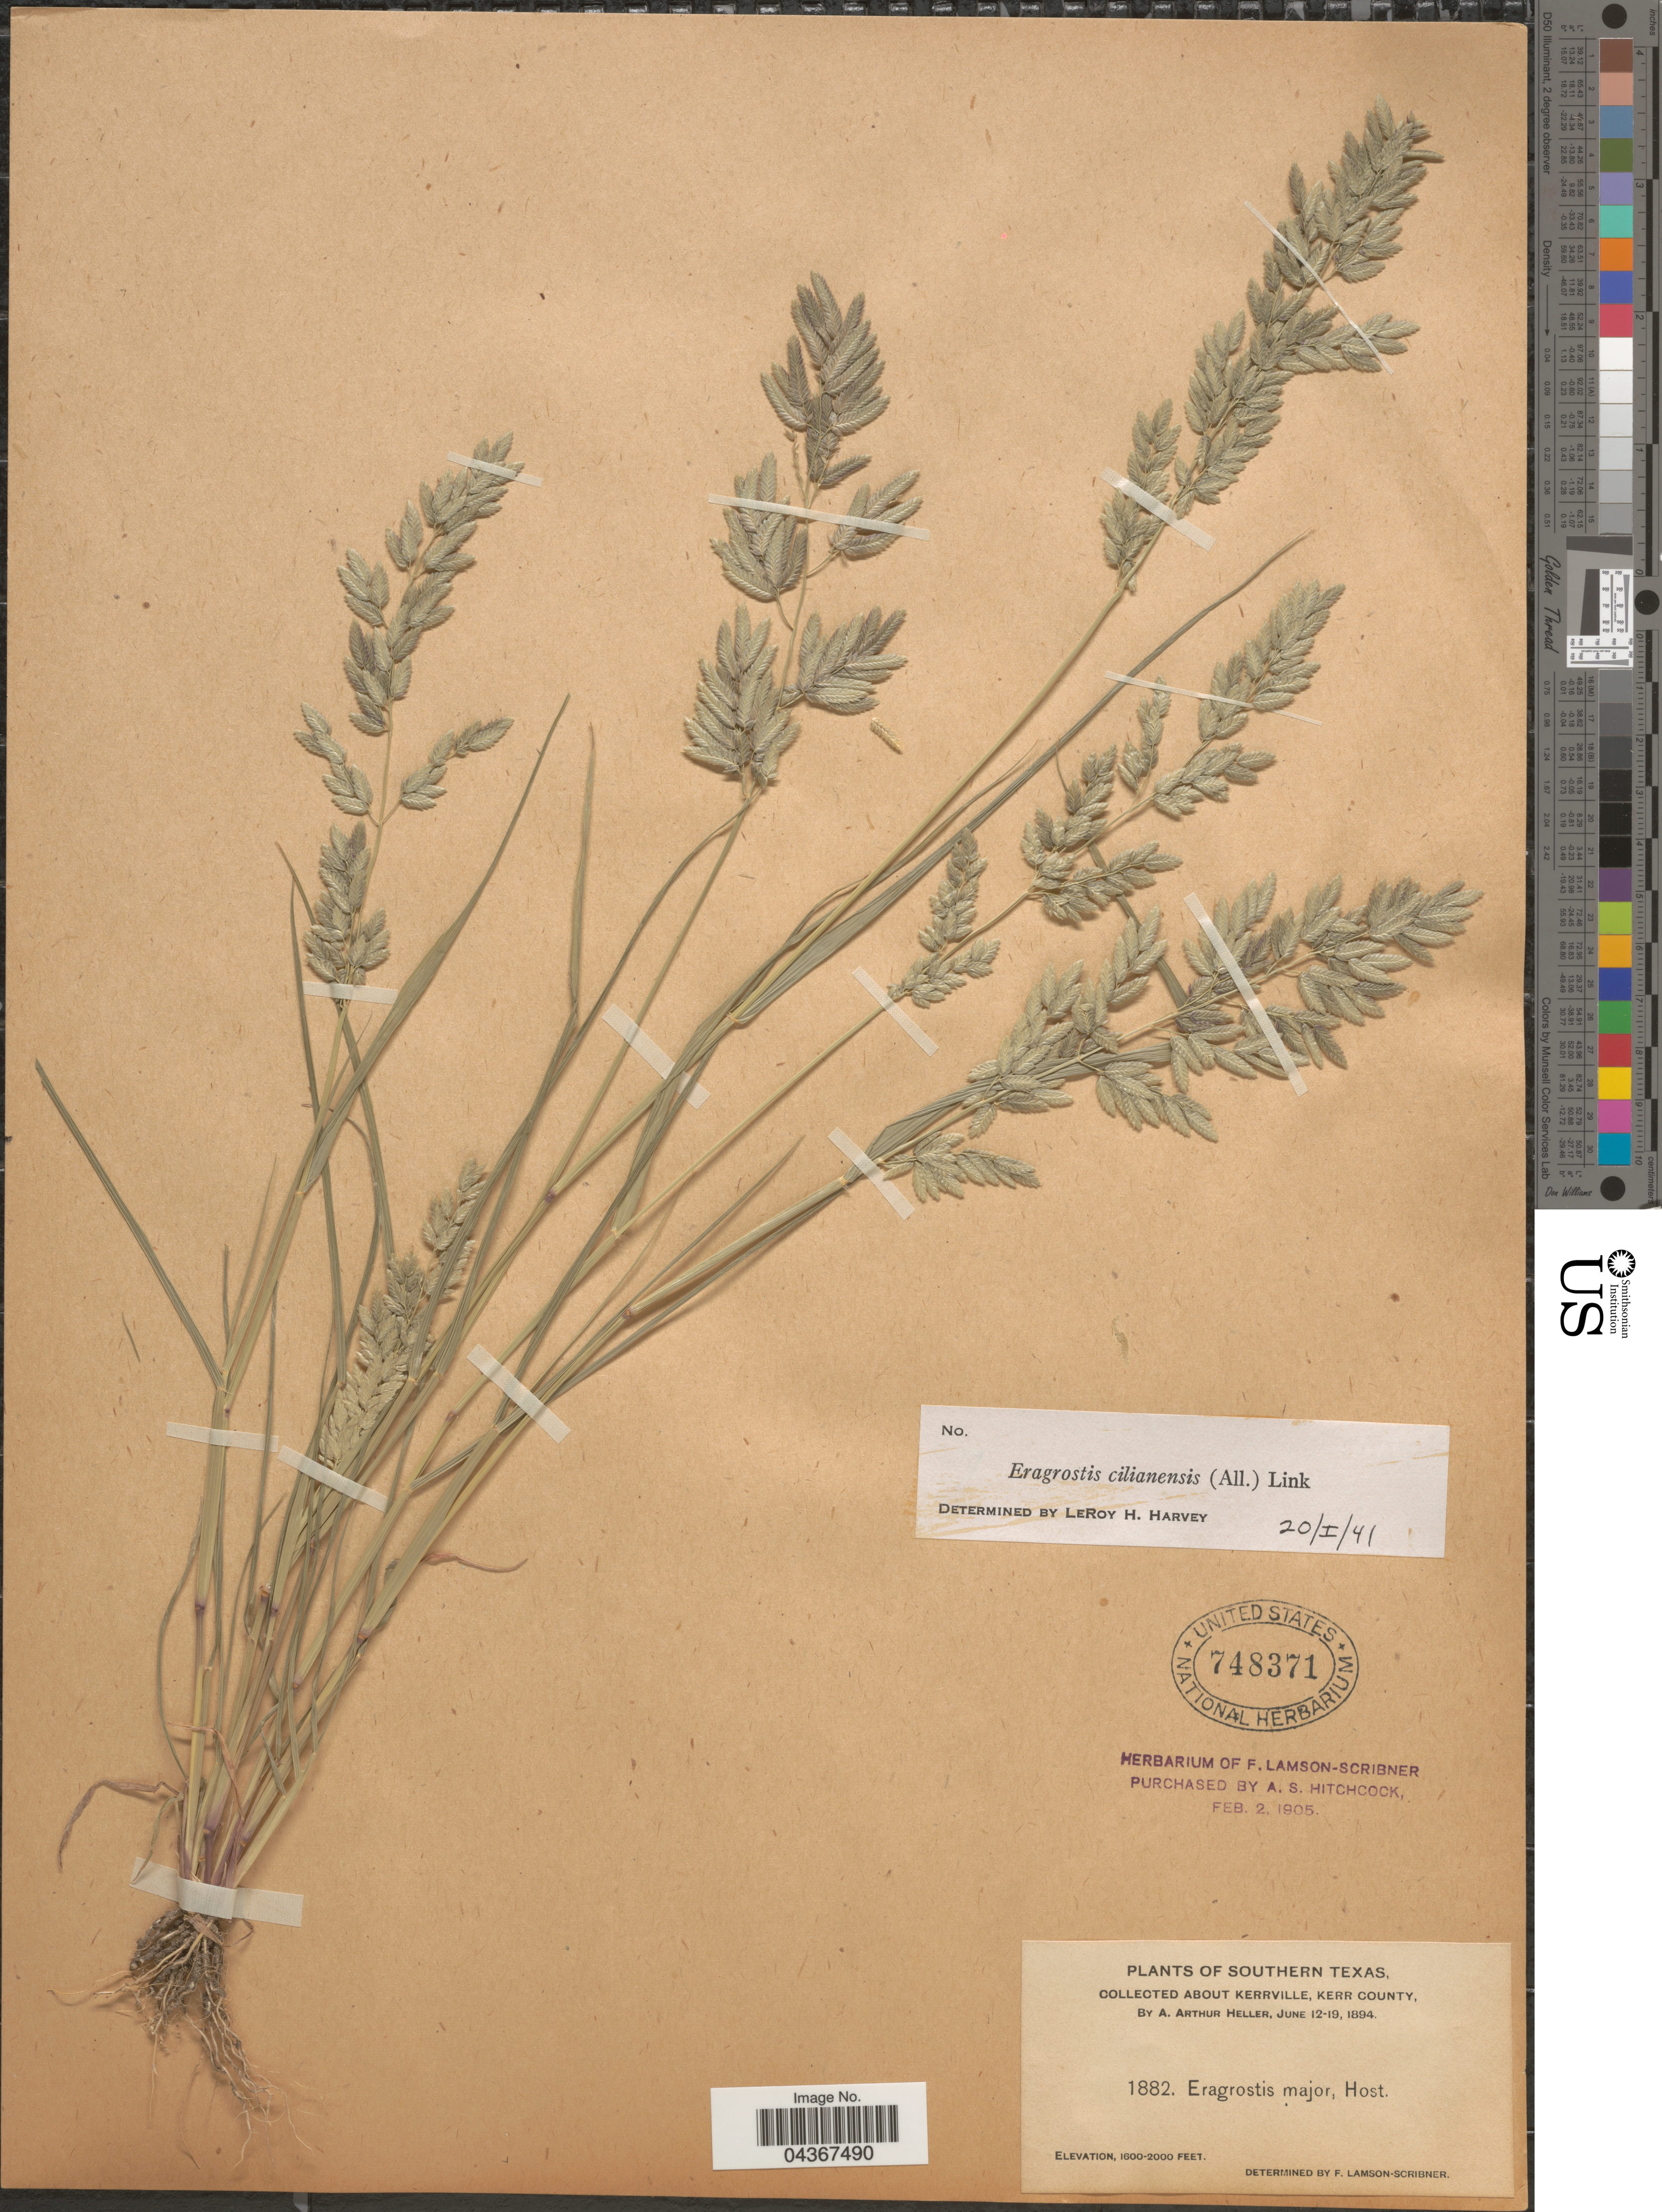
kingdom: Plantae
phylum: Tracheophyta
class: Liliopsida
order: Poales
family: Poaceae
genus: Eragrostis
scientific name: Eragrostis cilianensis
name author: (Bellardi) Vignolo ex Janch.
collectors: A. A. Heller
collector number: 1882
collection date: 1894-06-12/1894-06-19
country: United States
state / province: Texas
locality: Southern Texas. About Kerrville, Kerr County.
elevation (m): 488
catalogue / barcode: US 748371